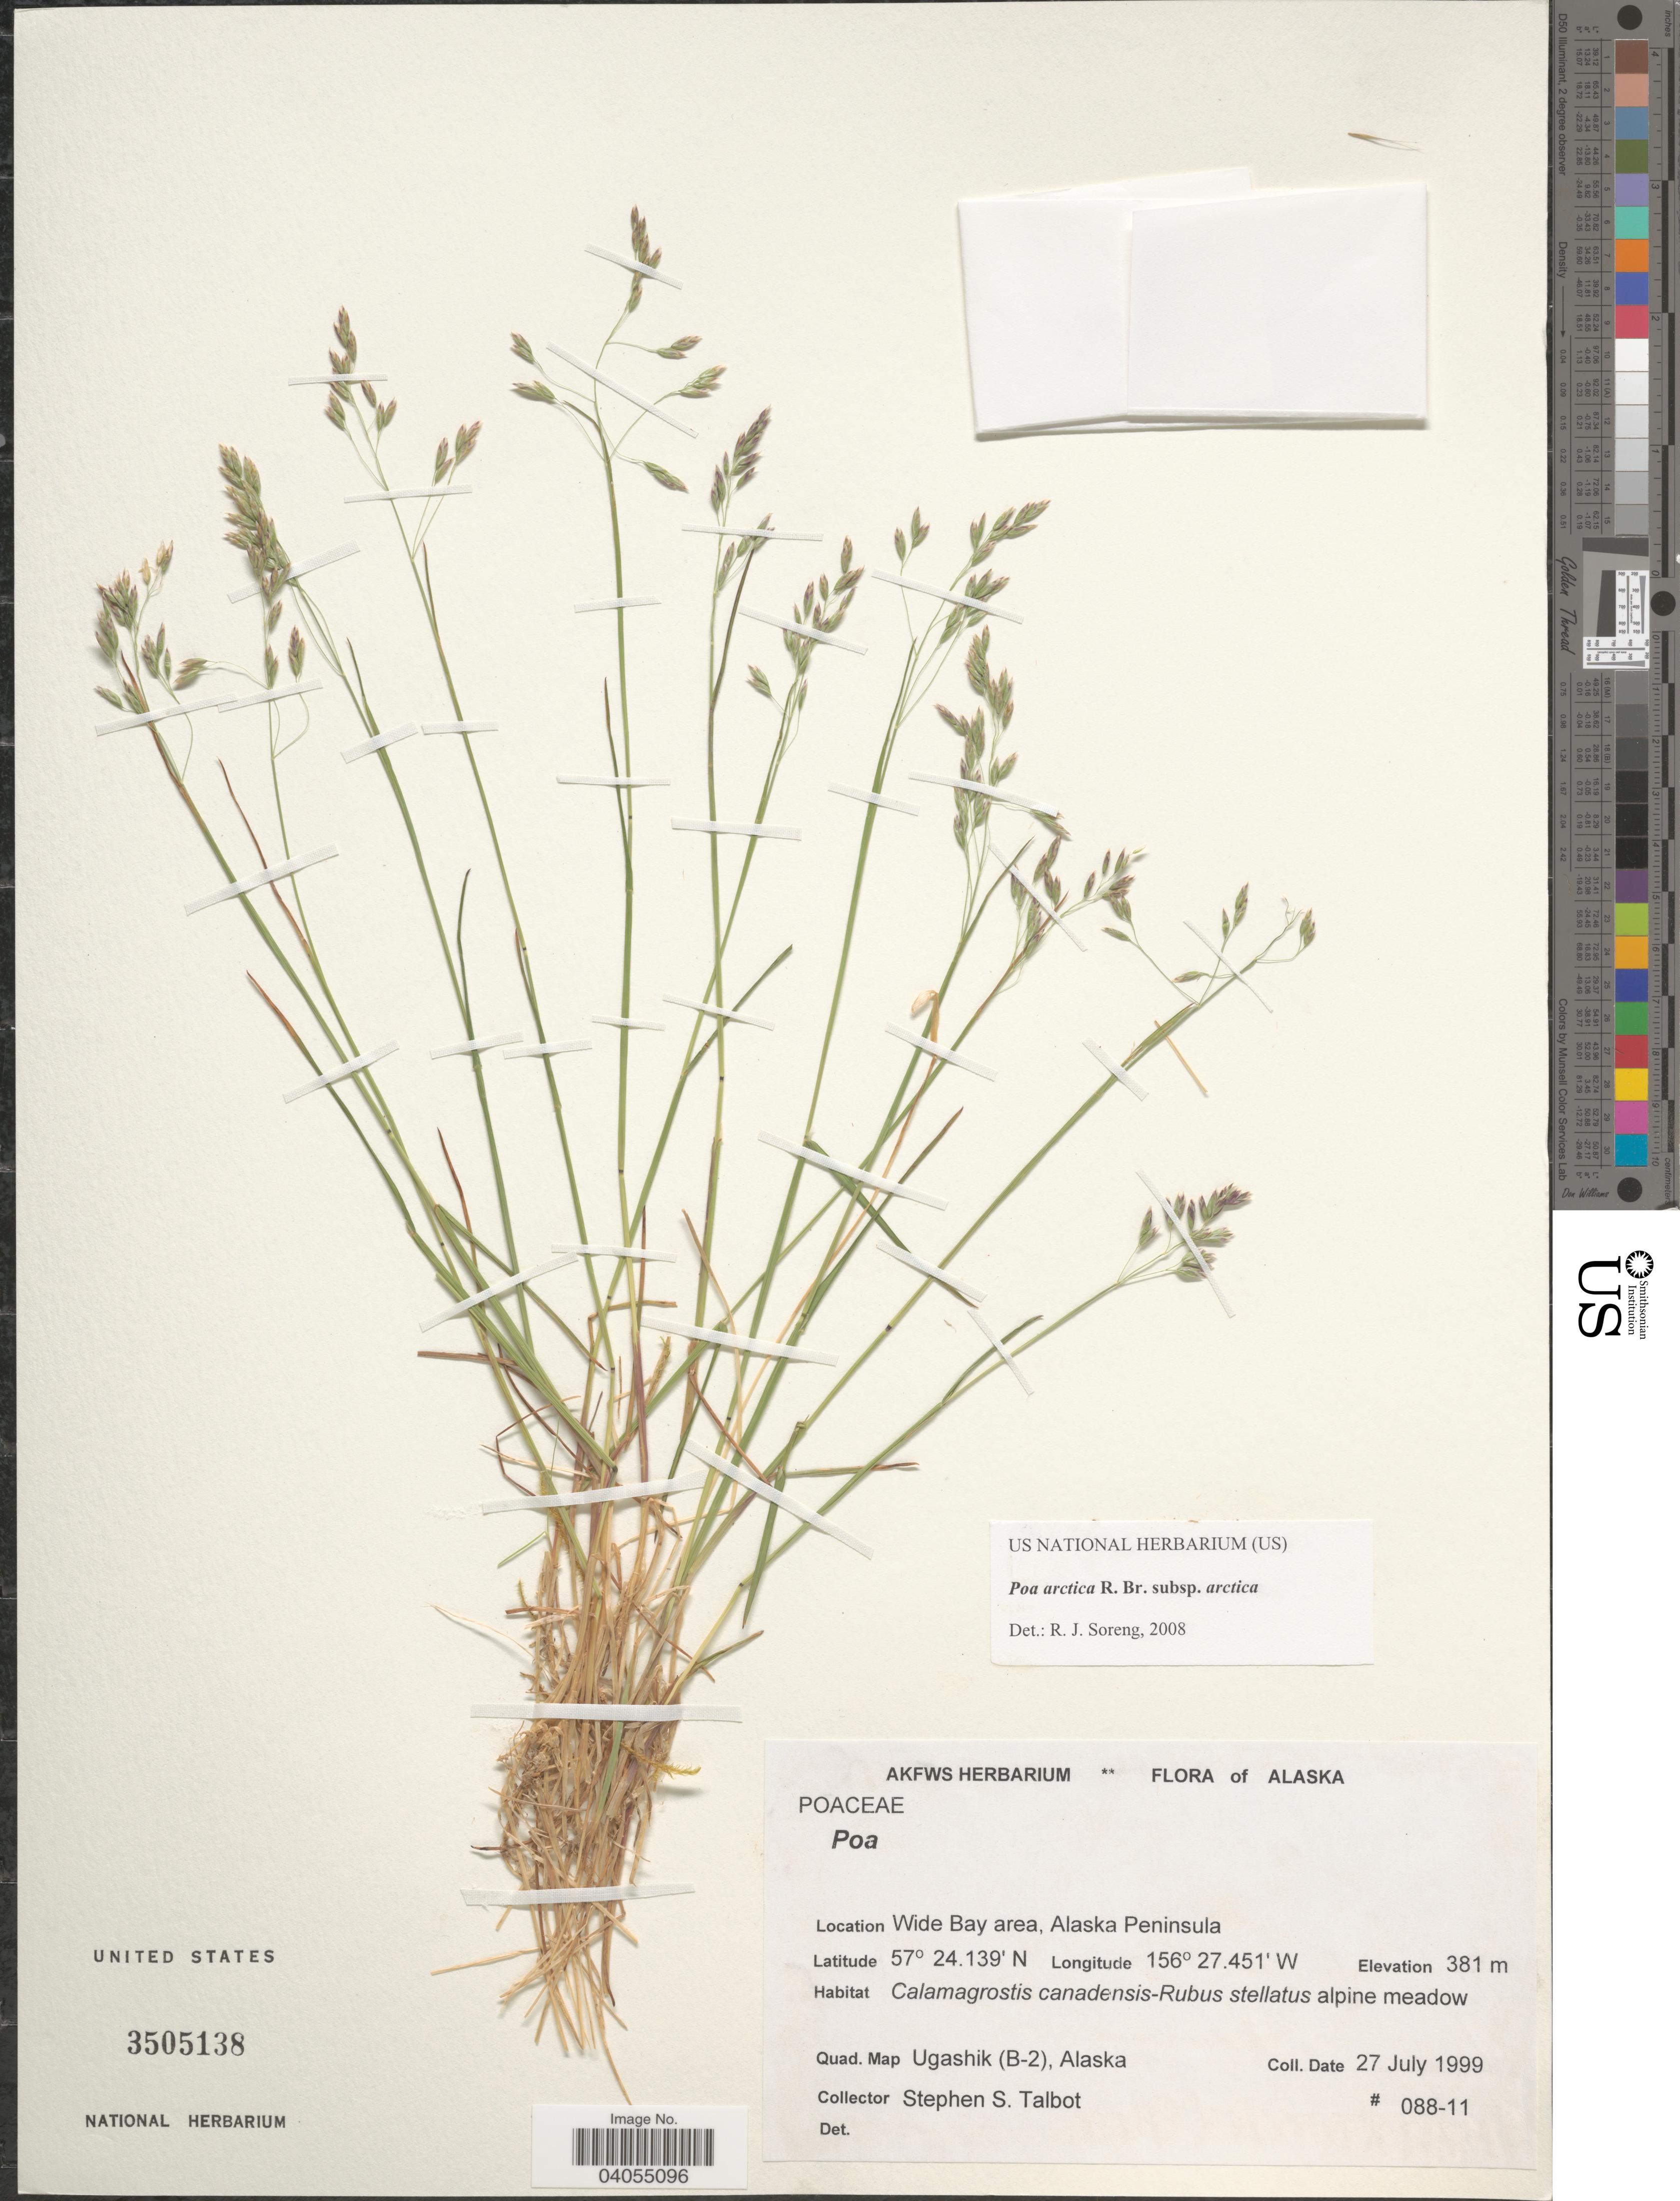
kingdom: Plantae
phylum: Tracheophyta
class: Liliopsida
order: Poales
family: Poaceae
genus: Poa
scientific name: Poa arctica subsp. arctica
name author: R. Br.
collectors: S. S. Talbot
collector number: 088-11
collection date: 1999-07-27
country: United States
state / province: Alaska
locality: Wide Bay area, Alaska Peninsula. Quad. Map Ugashik (B-2).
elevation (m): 381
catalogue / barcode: US 3505138